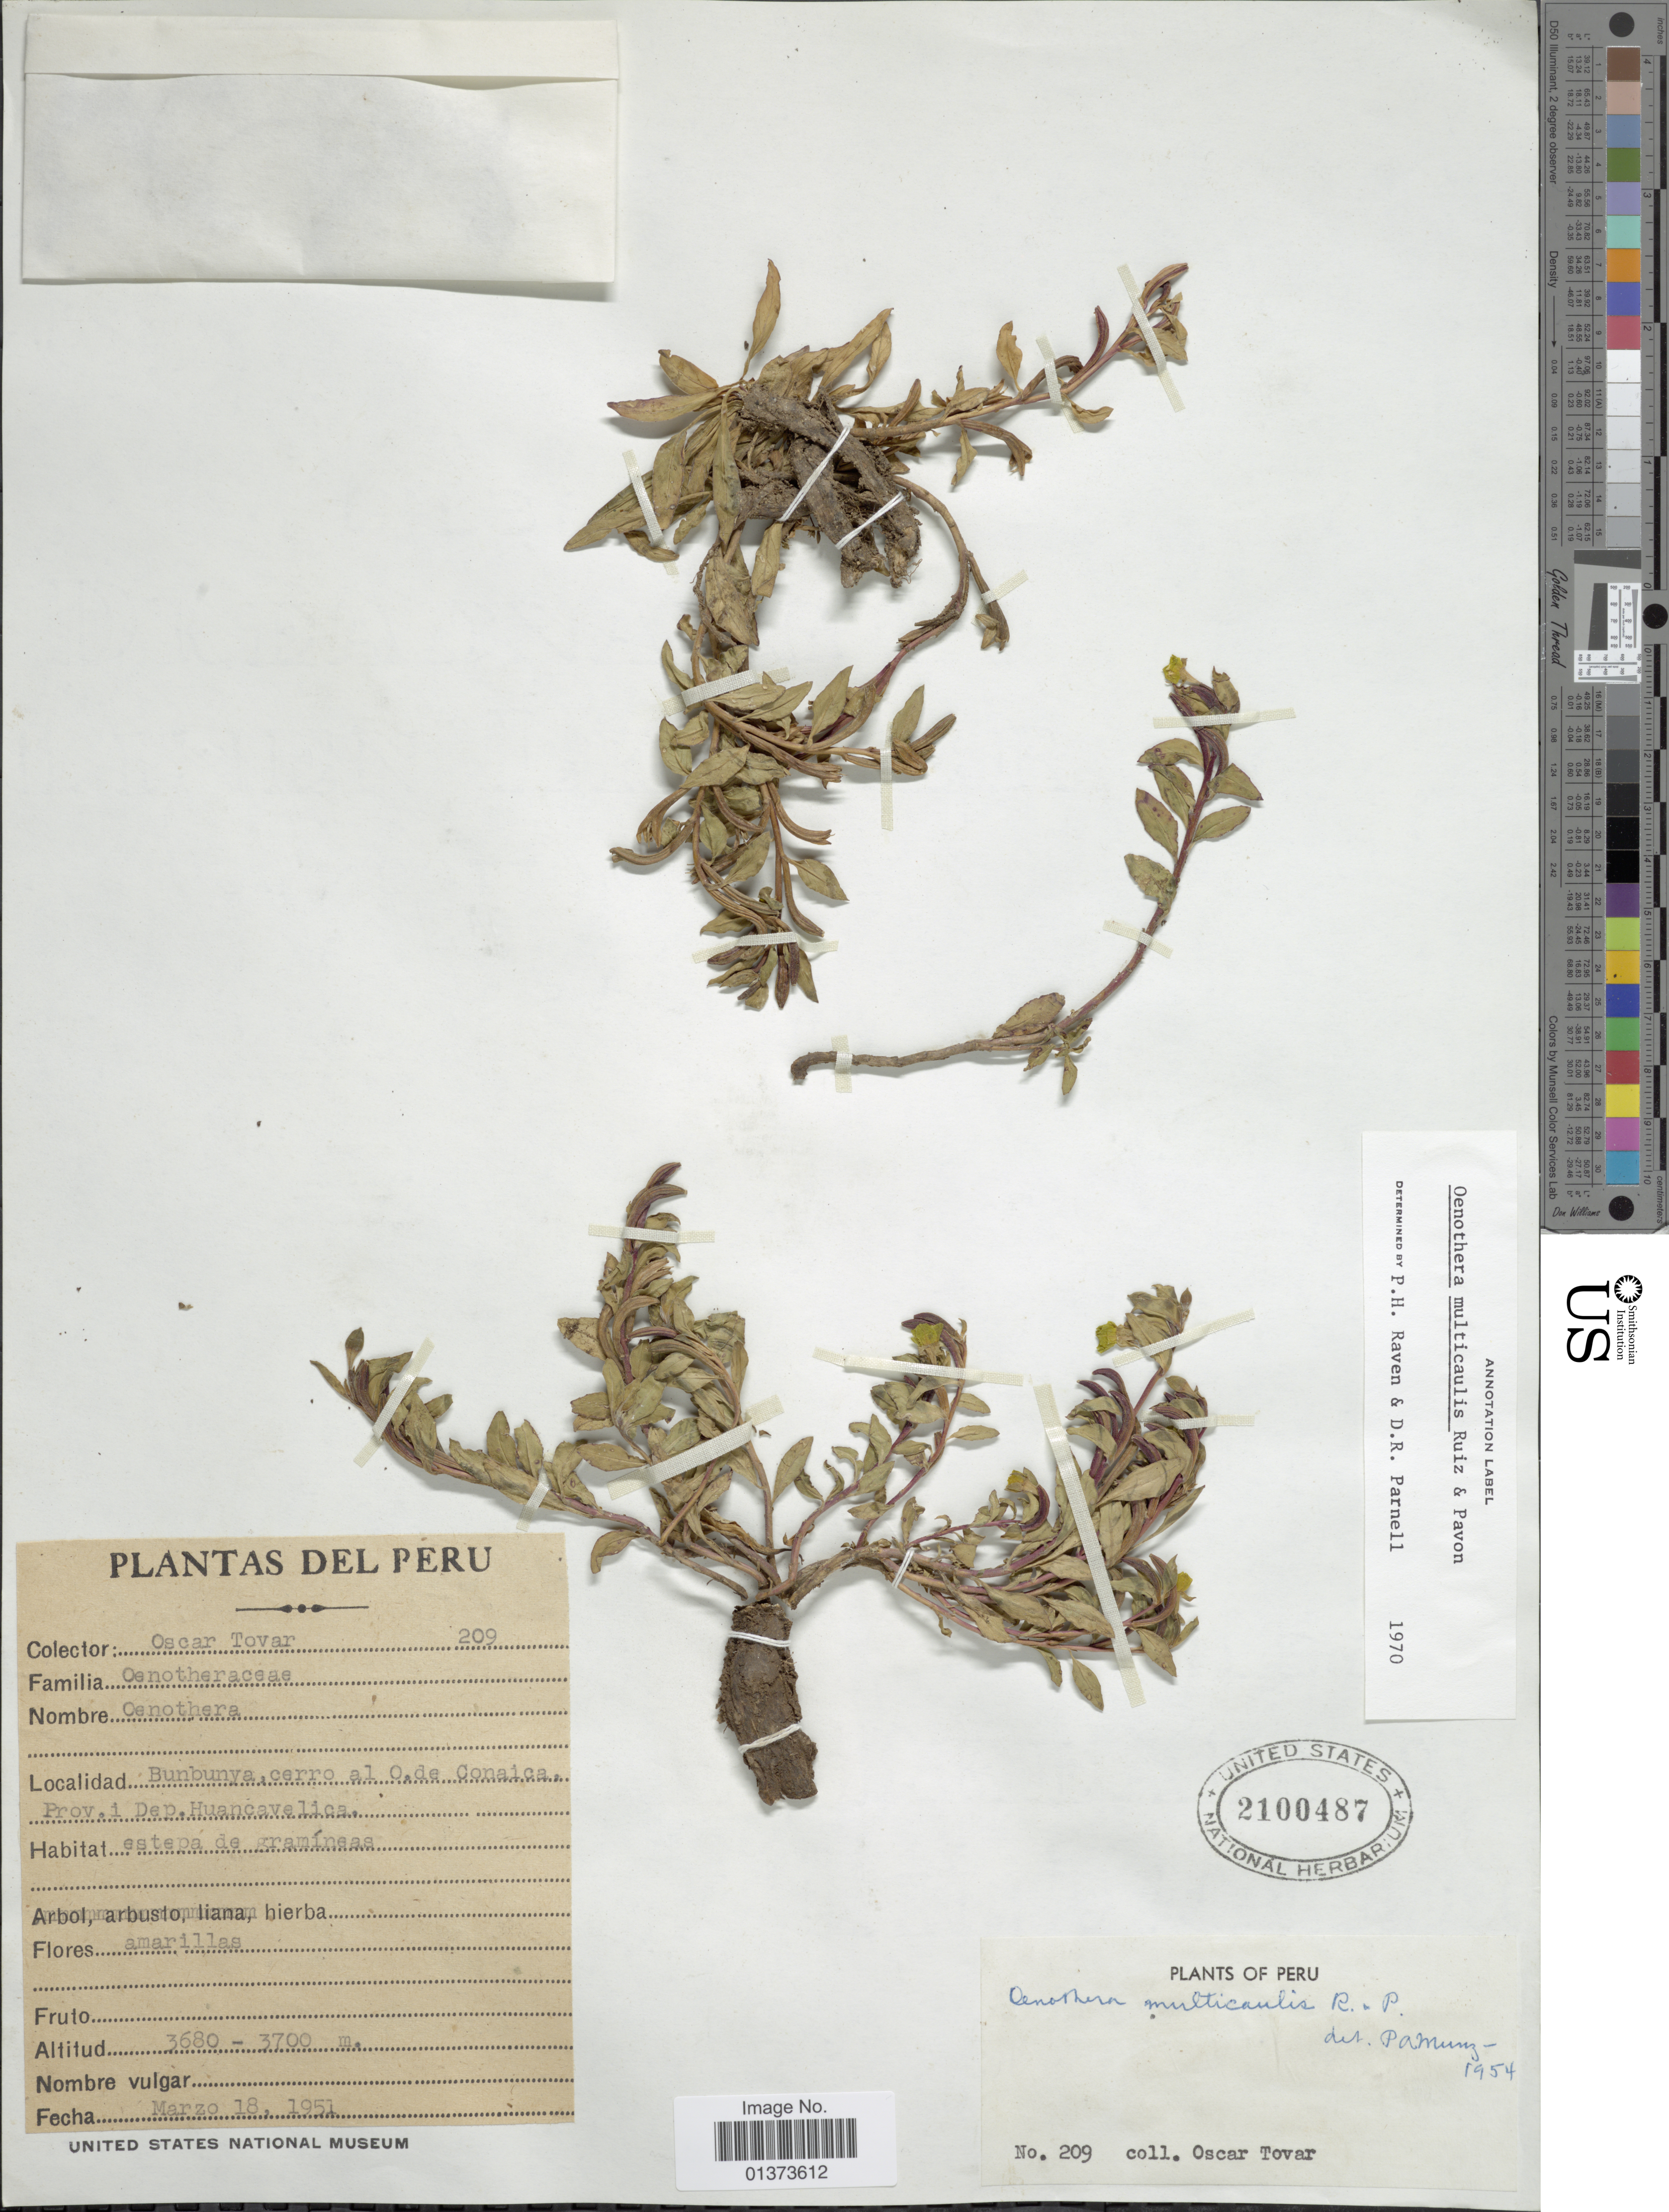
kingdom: Plantae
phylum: Tracheophyta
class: Magnoliopsida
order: Myrtales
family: Onagraceae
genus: Oenothera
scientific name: Oenothera multicaulis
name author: Ruiz & Pav.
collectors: O. Tovar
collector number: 209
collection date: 1951-03-18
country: Peru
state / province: Huancavelica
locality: Bunbunya, cerro al O. de Conaica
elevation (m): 3680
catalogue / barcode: US 2100487